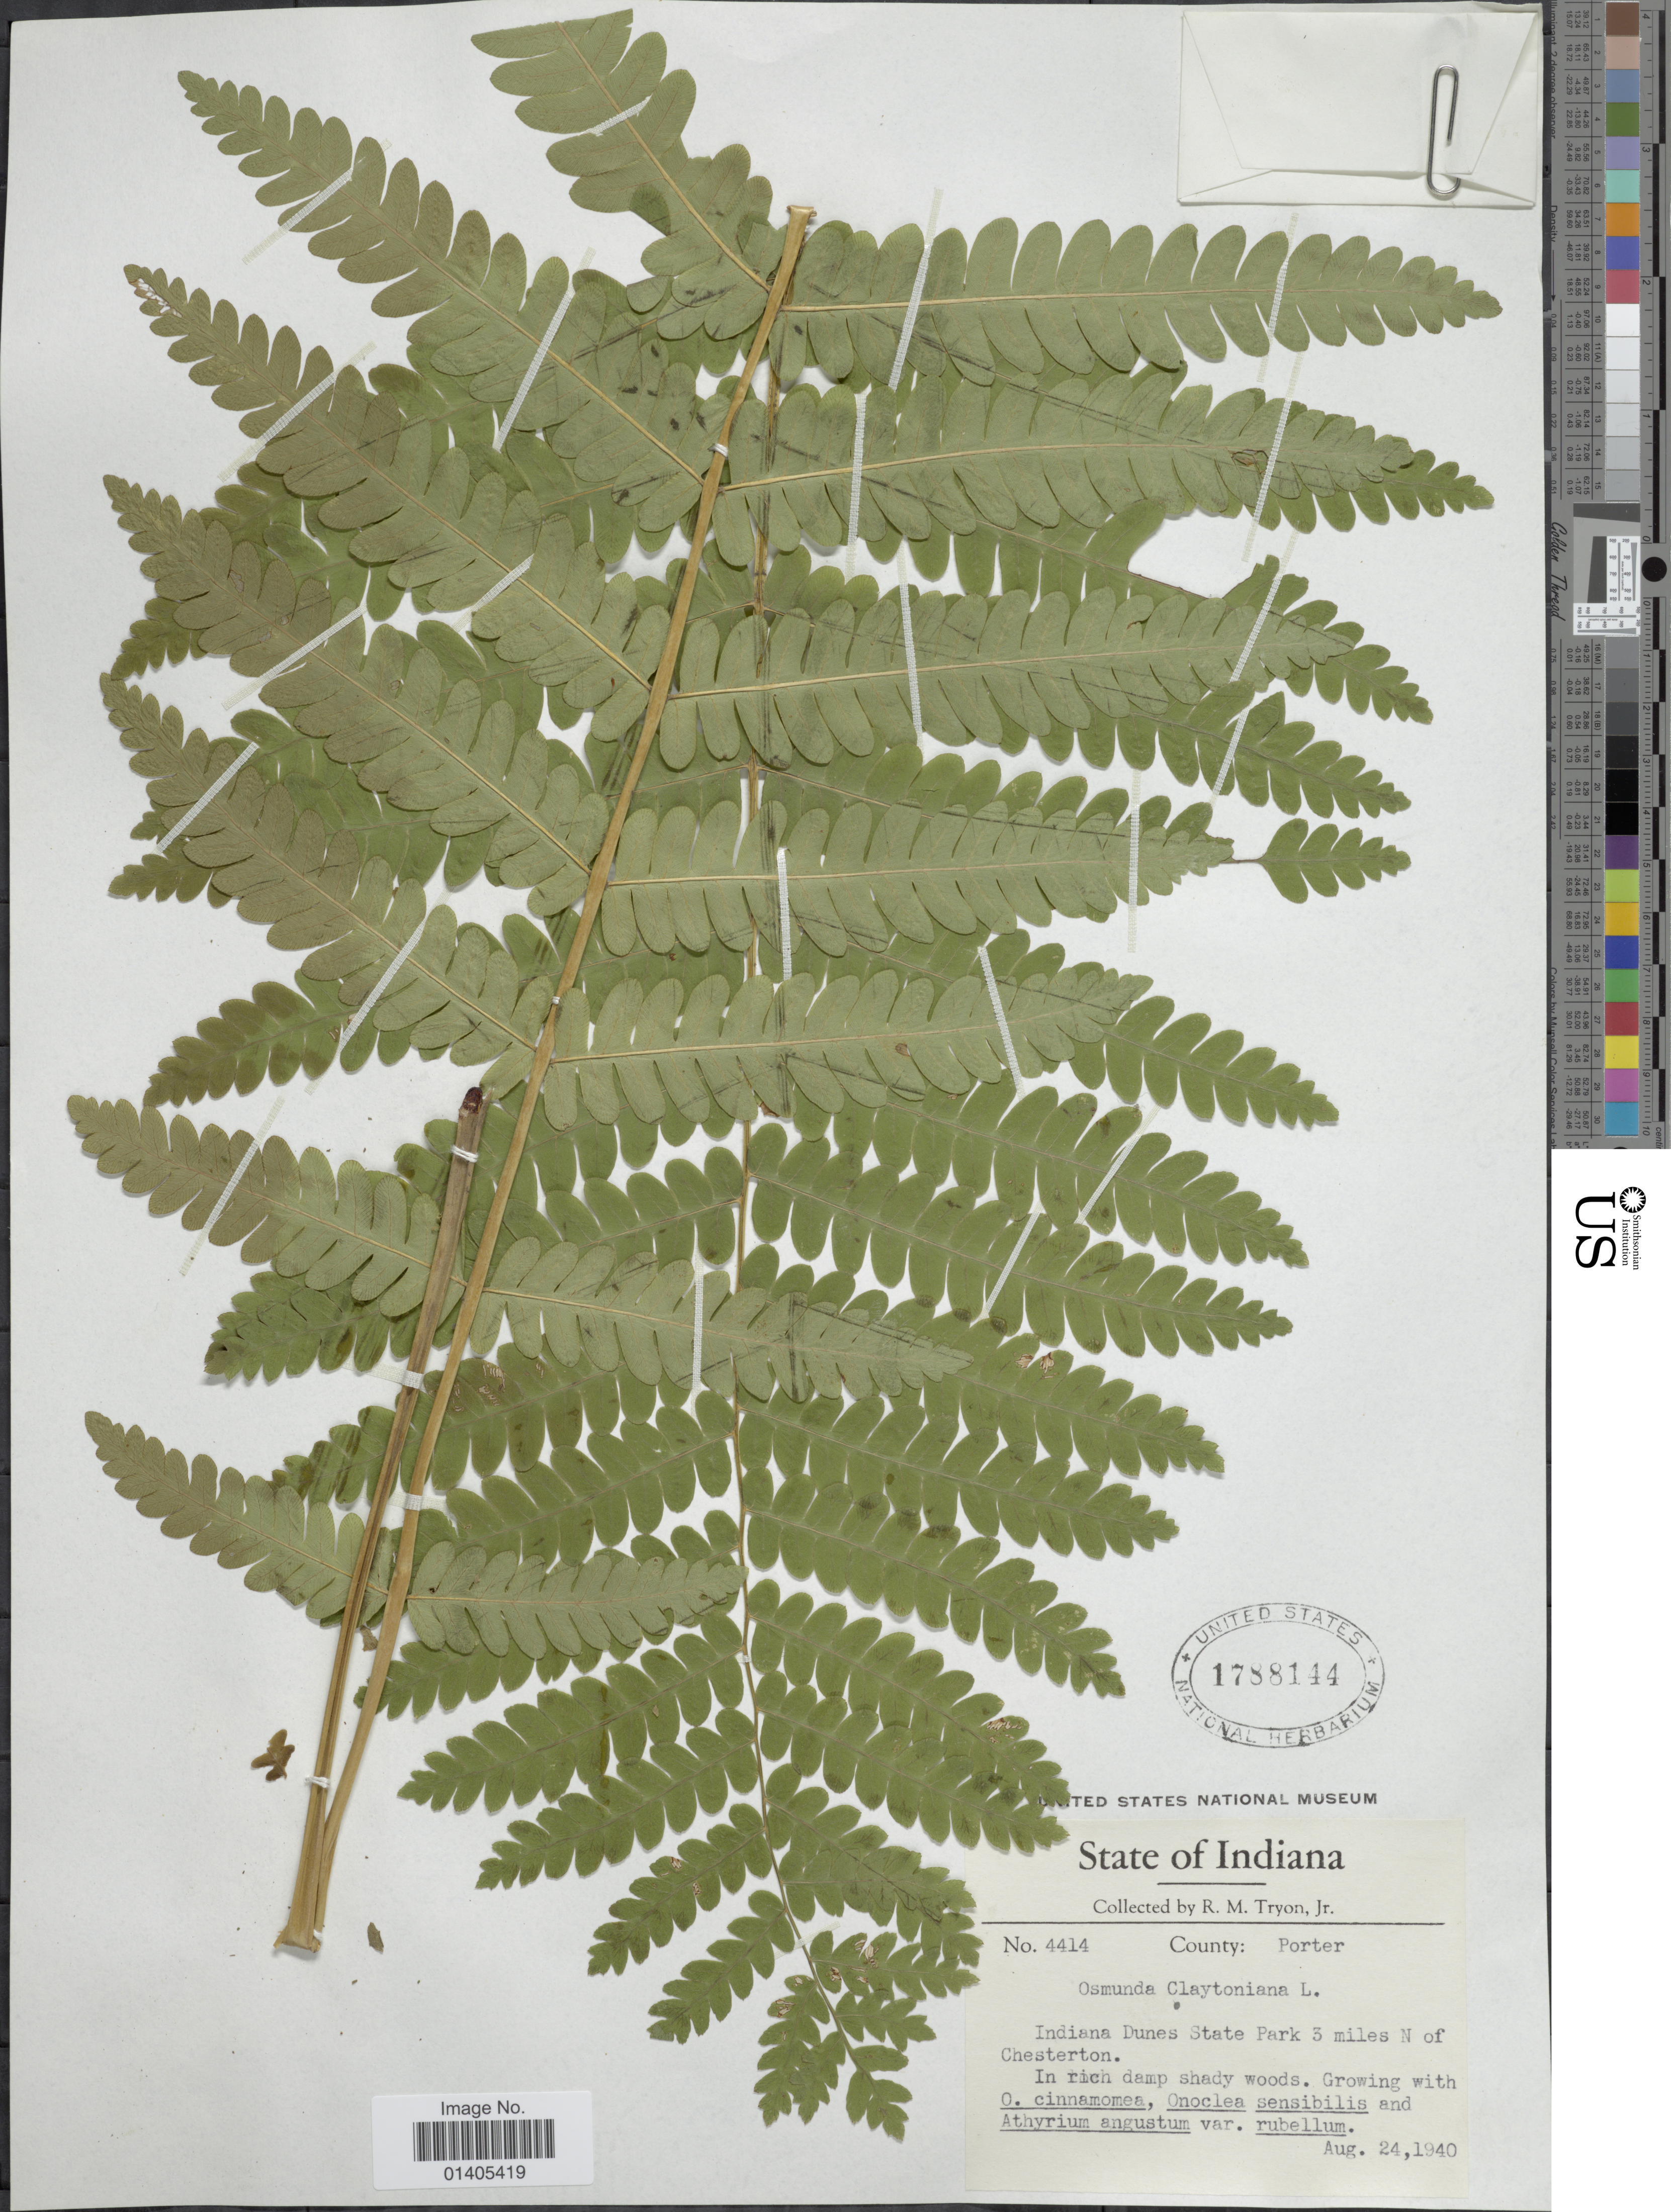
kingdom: Plantae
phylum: Tracheophyta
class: Polypodiopsida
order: Osmundales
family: Osmundaceae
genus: Osmunda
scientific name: Osmunda claytoniana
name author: (L.) Tagawa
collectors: R. M. Tryon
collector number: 4414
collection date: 1940-08-24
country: United States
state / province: Indiana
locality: State of Indiana, Indiana Dunes State Park 3 miles N of Chesterton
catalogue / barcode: US 1788144